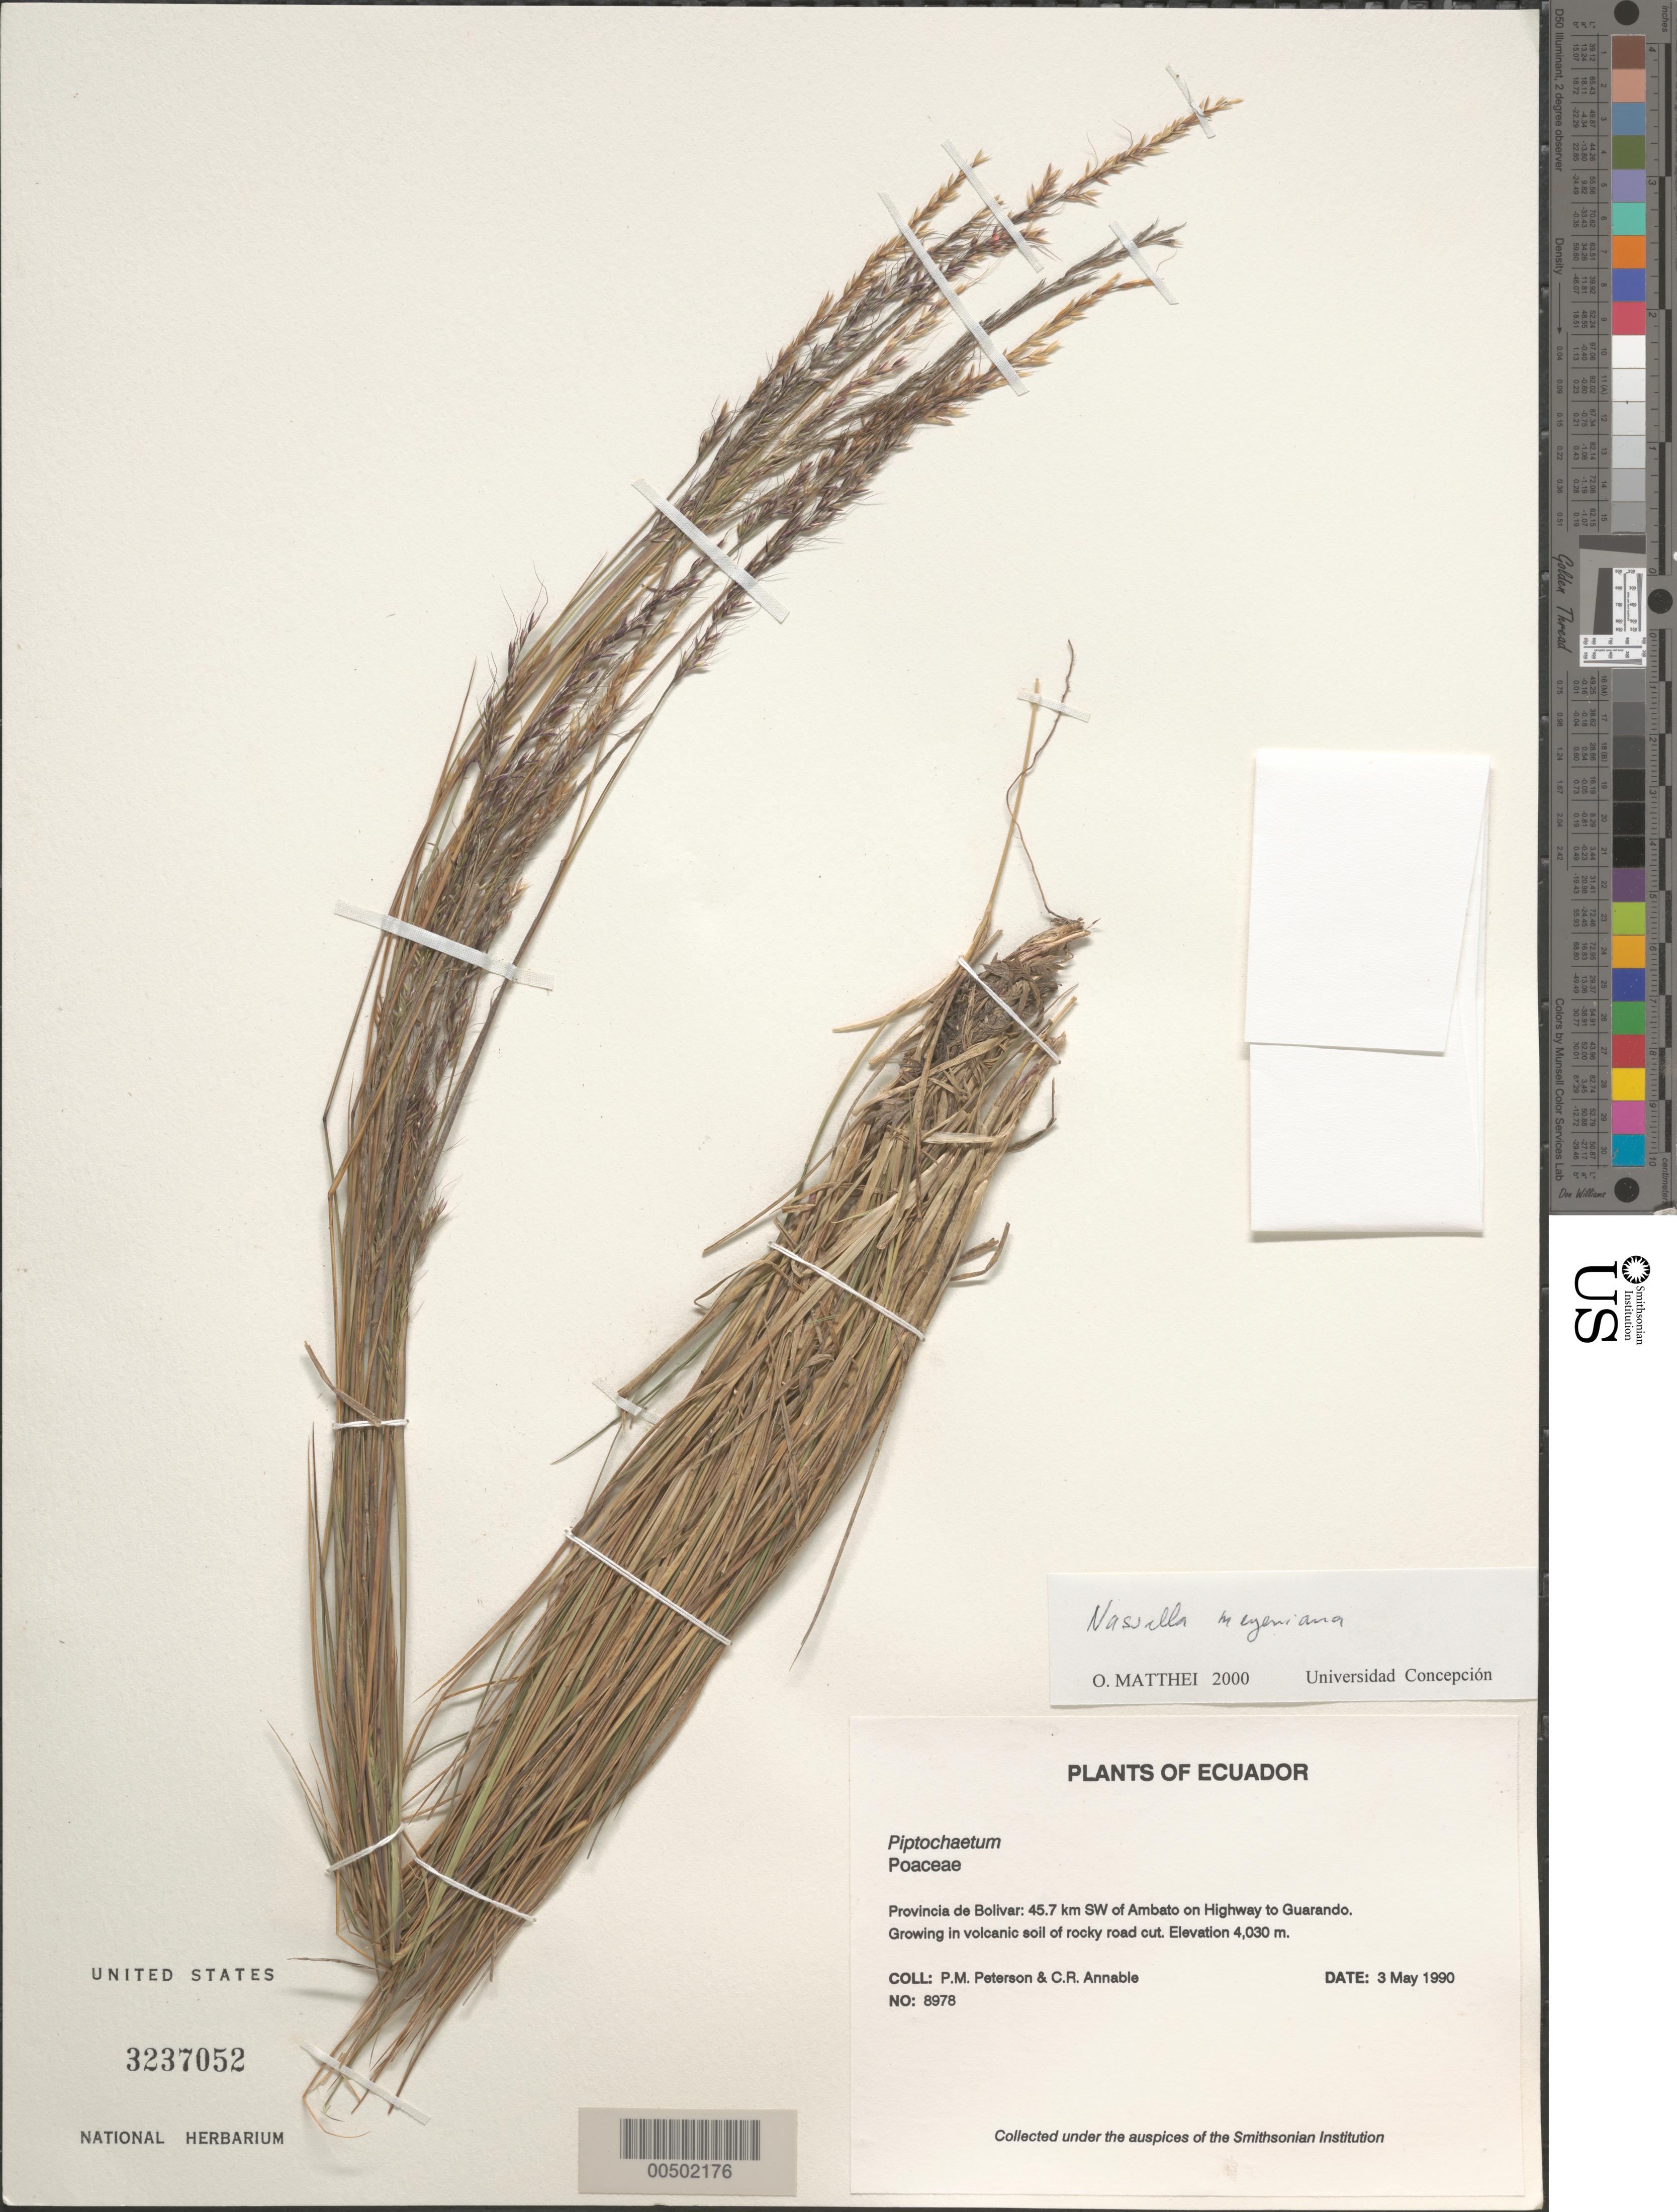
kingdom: Plantae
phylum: Tracheophyta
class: Liliopsida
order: Poales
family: Poaceae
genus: Piptochaetium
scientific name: Piptochaetium sp.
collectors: P. M. Peterson & C. R. Annable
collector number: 08978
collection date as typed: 03 May 1990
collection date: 1990-05-03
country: Ecuador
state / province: Bolívar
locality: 45.7 km SW of Ambato on Highway to Guaranda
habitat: Growing in volcanic soil of rocky road cut.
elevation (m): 4030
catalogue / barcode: US 3237052